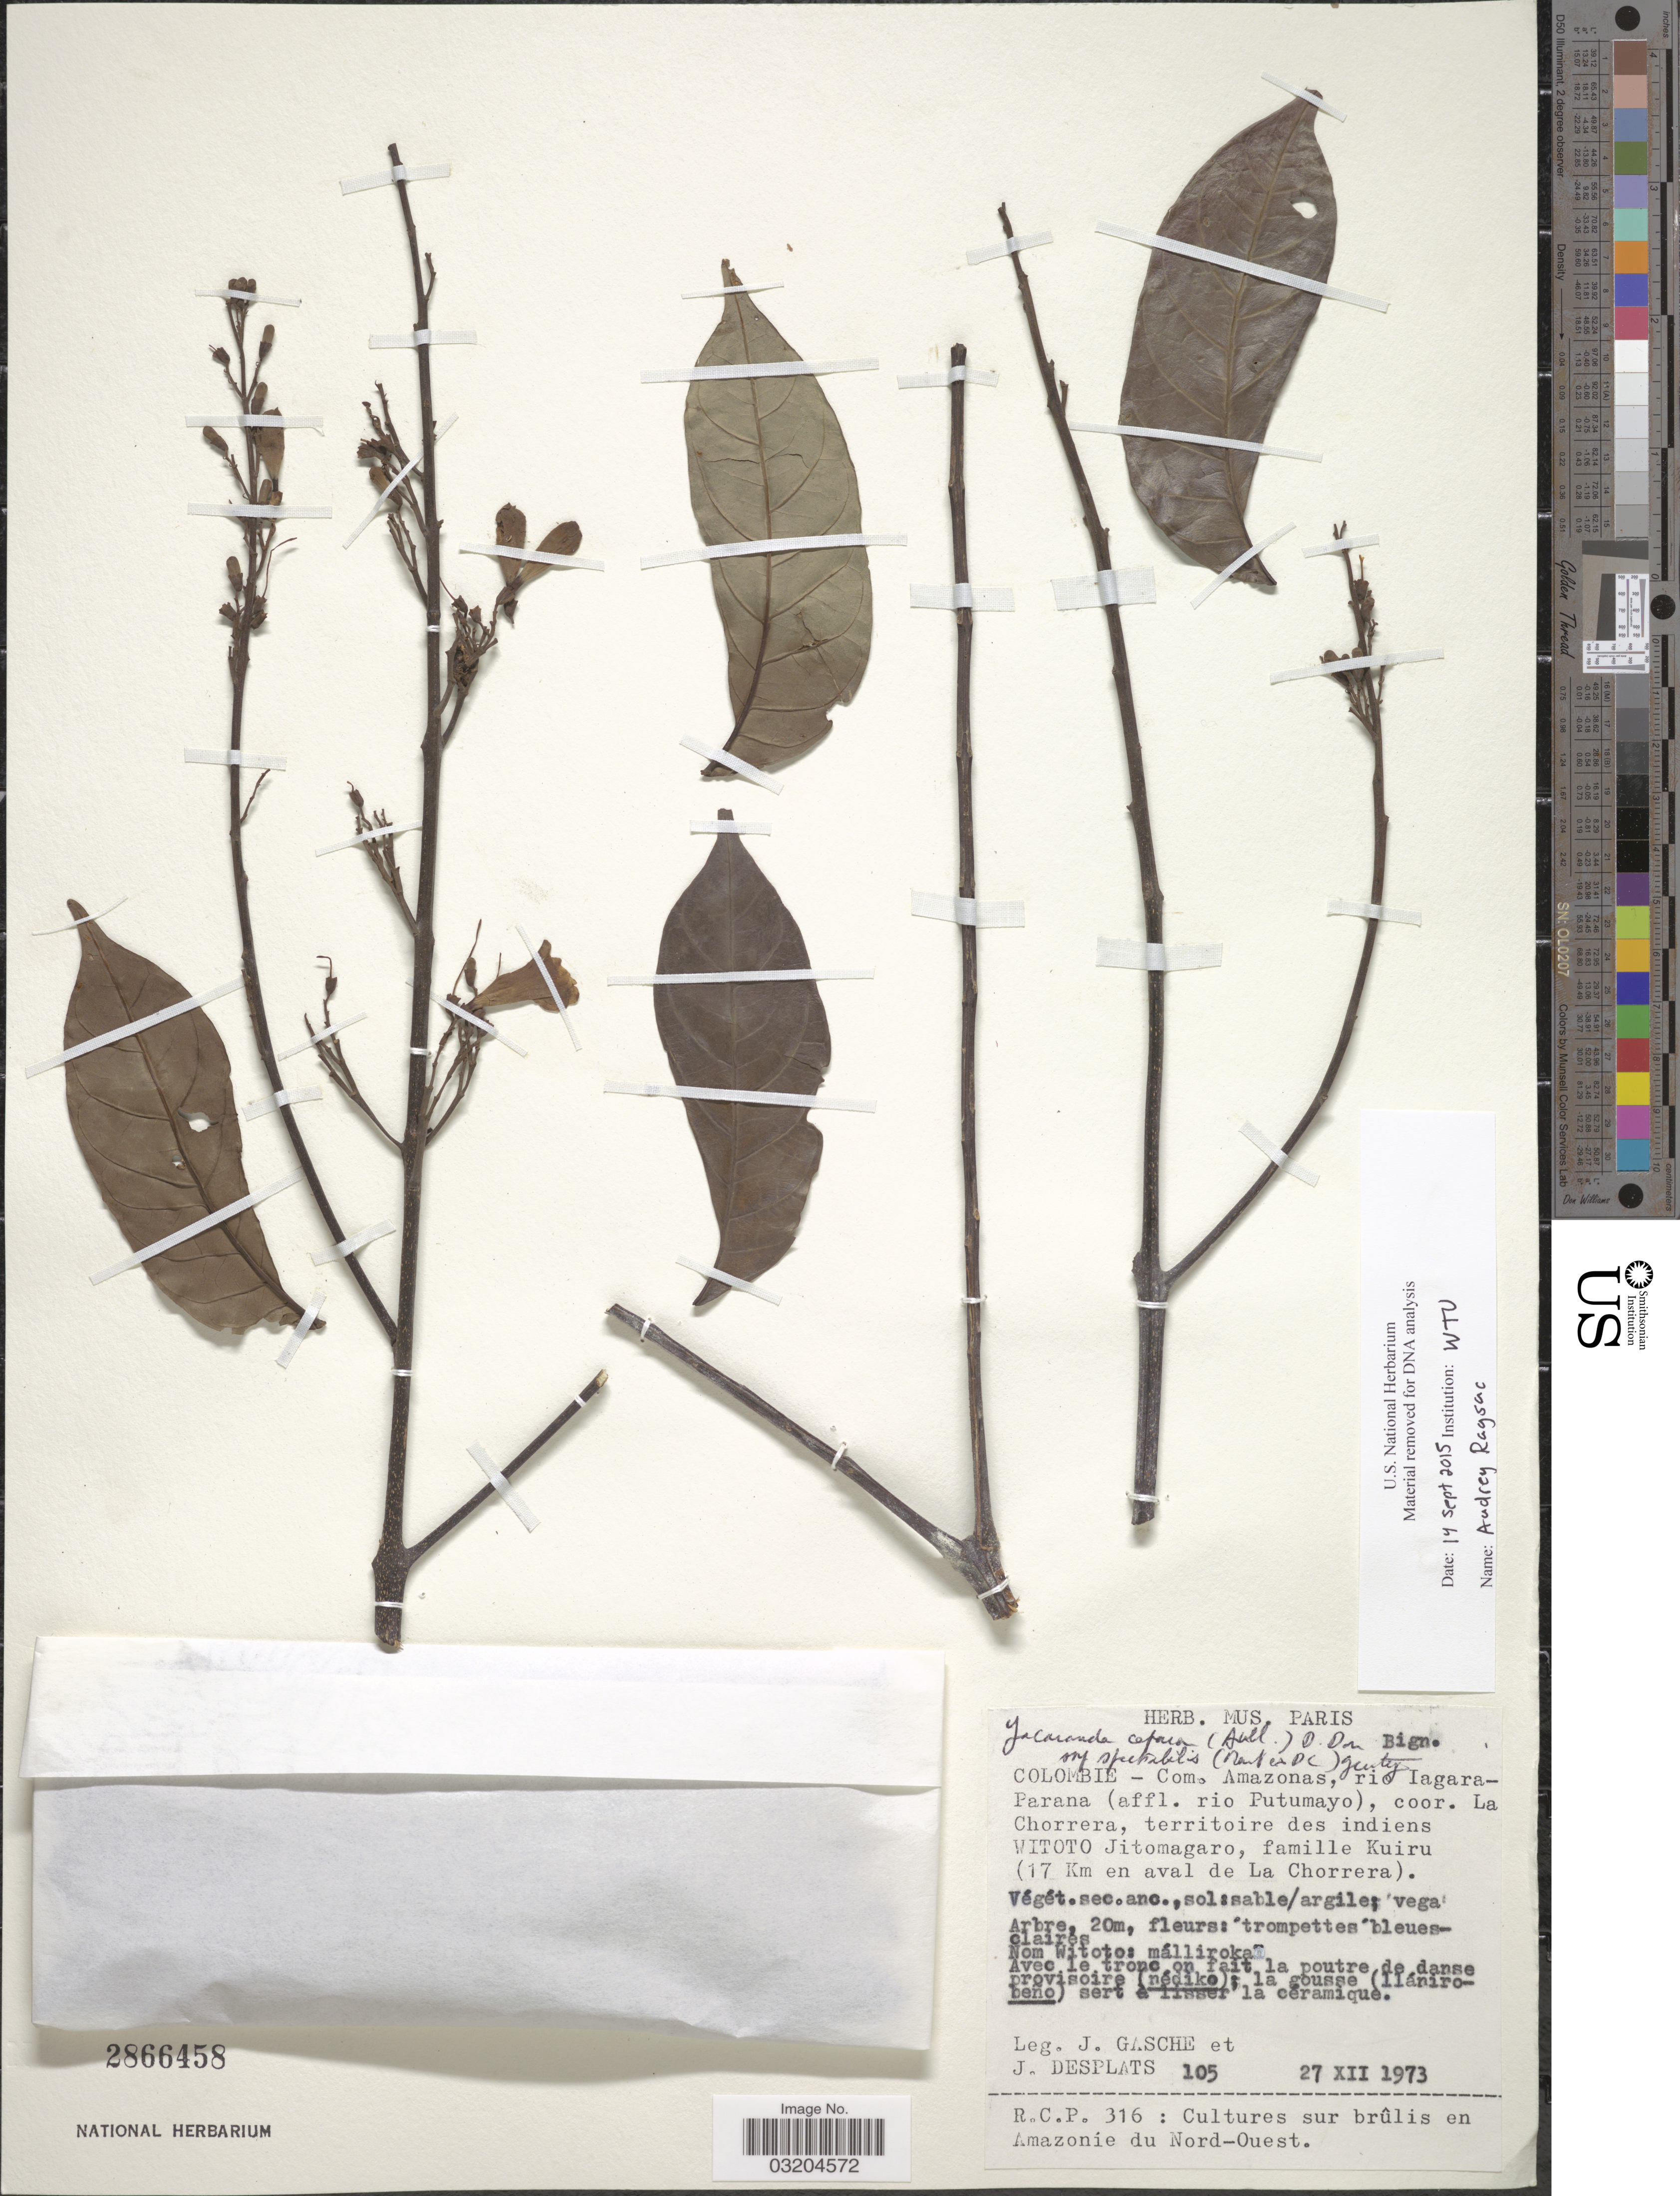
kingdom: Plantae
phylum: Tracheophyta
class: Magnoliopsida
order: Lamiales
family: Bignoniaceae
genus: Jacaranda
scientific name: Jacaranda copaia subsp. spectabilis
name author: (Mart. ex DC.) A.H. Gentry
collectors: J. Gasche & J. Desplats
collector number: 105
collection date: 1973-12-27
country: Colombia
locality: Com. Amazonas, rio Iagara-Parana (affl. rio Putumayo), coord. La Chorrera, territoire des indiens Witoto Jitomagaro, famille Kuiru (17 Km en aval de La Chorrera). Amazoníe du Nord-Ouest [unsure placement]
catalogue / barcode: US 2866458